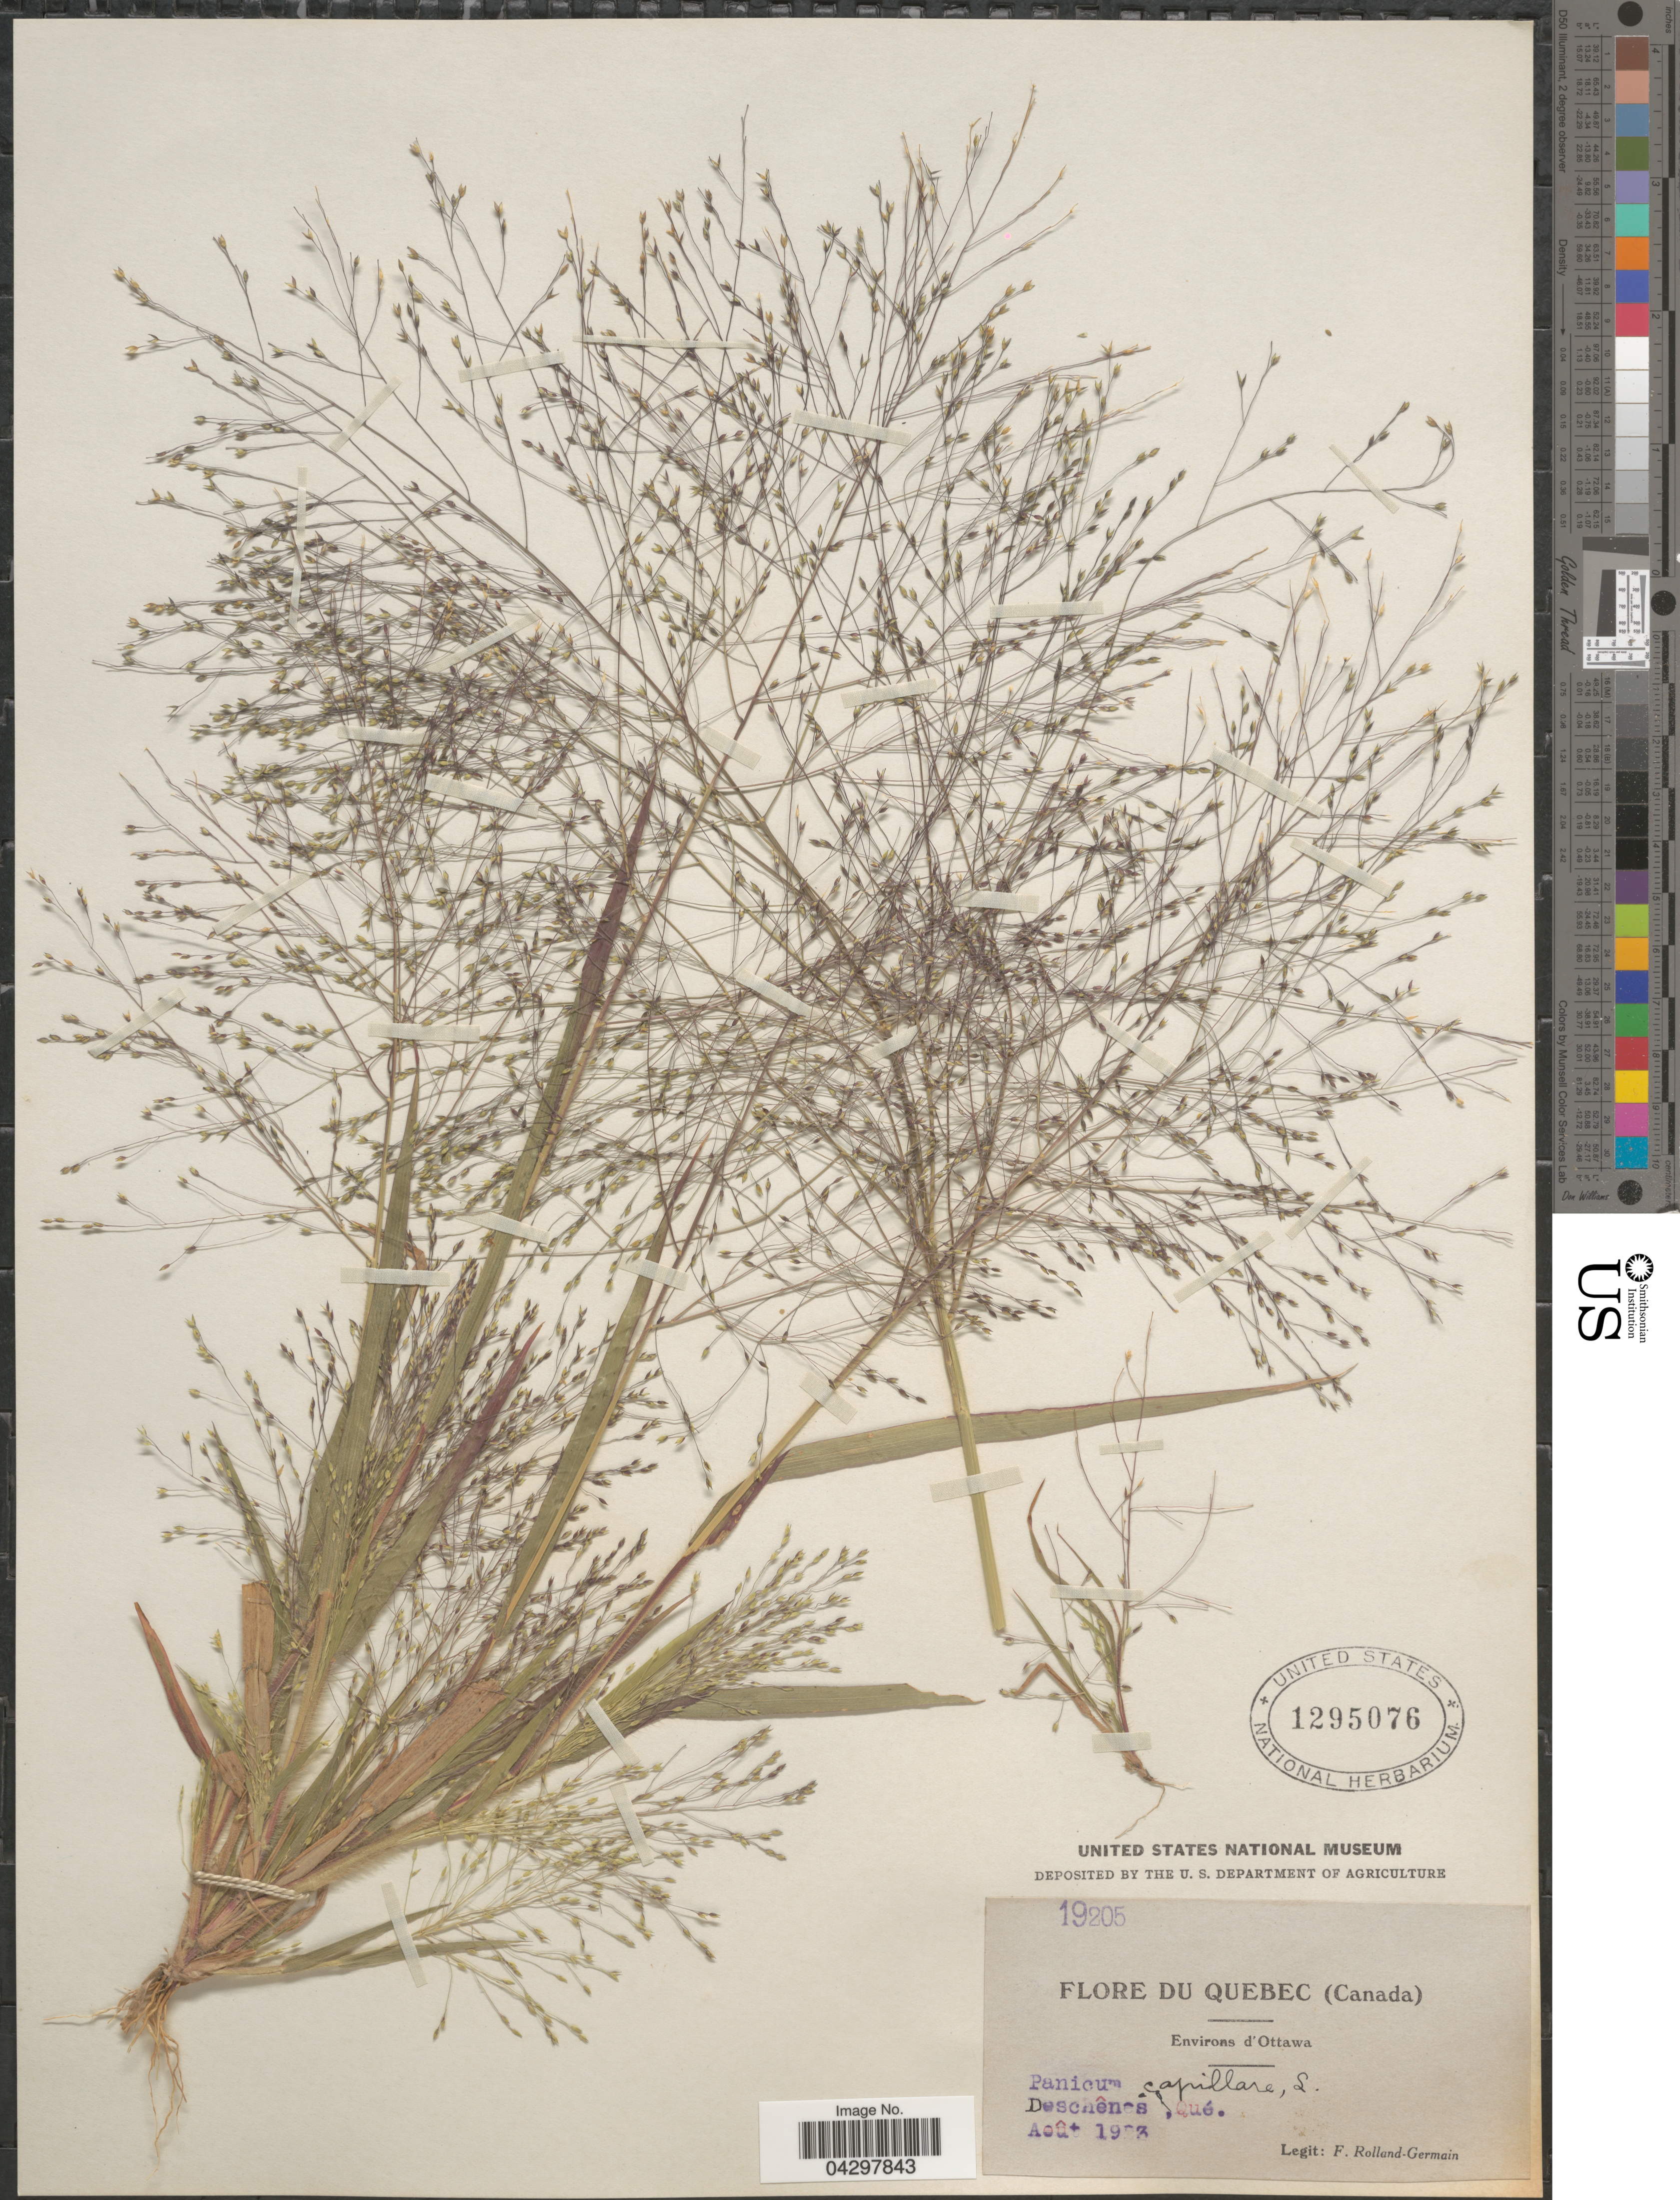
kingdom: Plantae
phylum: Tracheophyta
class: Liliopsida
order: Poales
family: Poaceae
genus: Panicum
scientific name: Panicum capillare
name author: L.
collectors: Rolland-Germain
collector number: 19205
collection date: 1923-08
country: Canada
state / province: Ontario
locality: Environs d'Ottawa. Deschênês.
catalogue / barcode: US 1295076